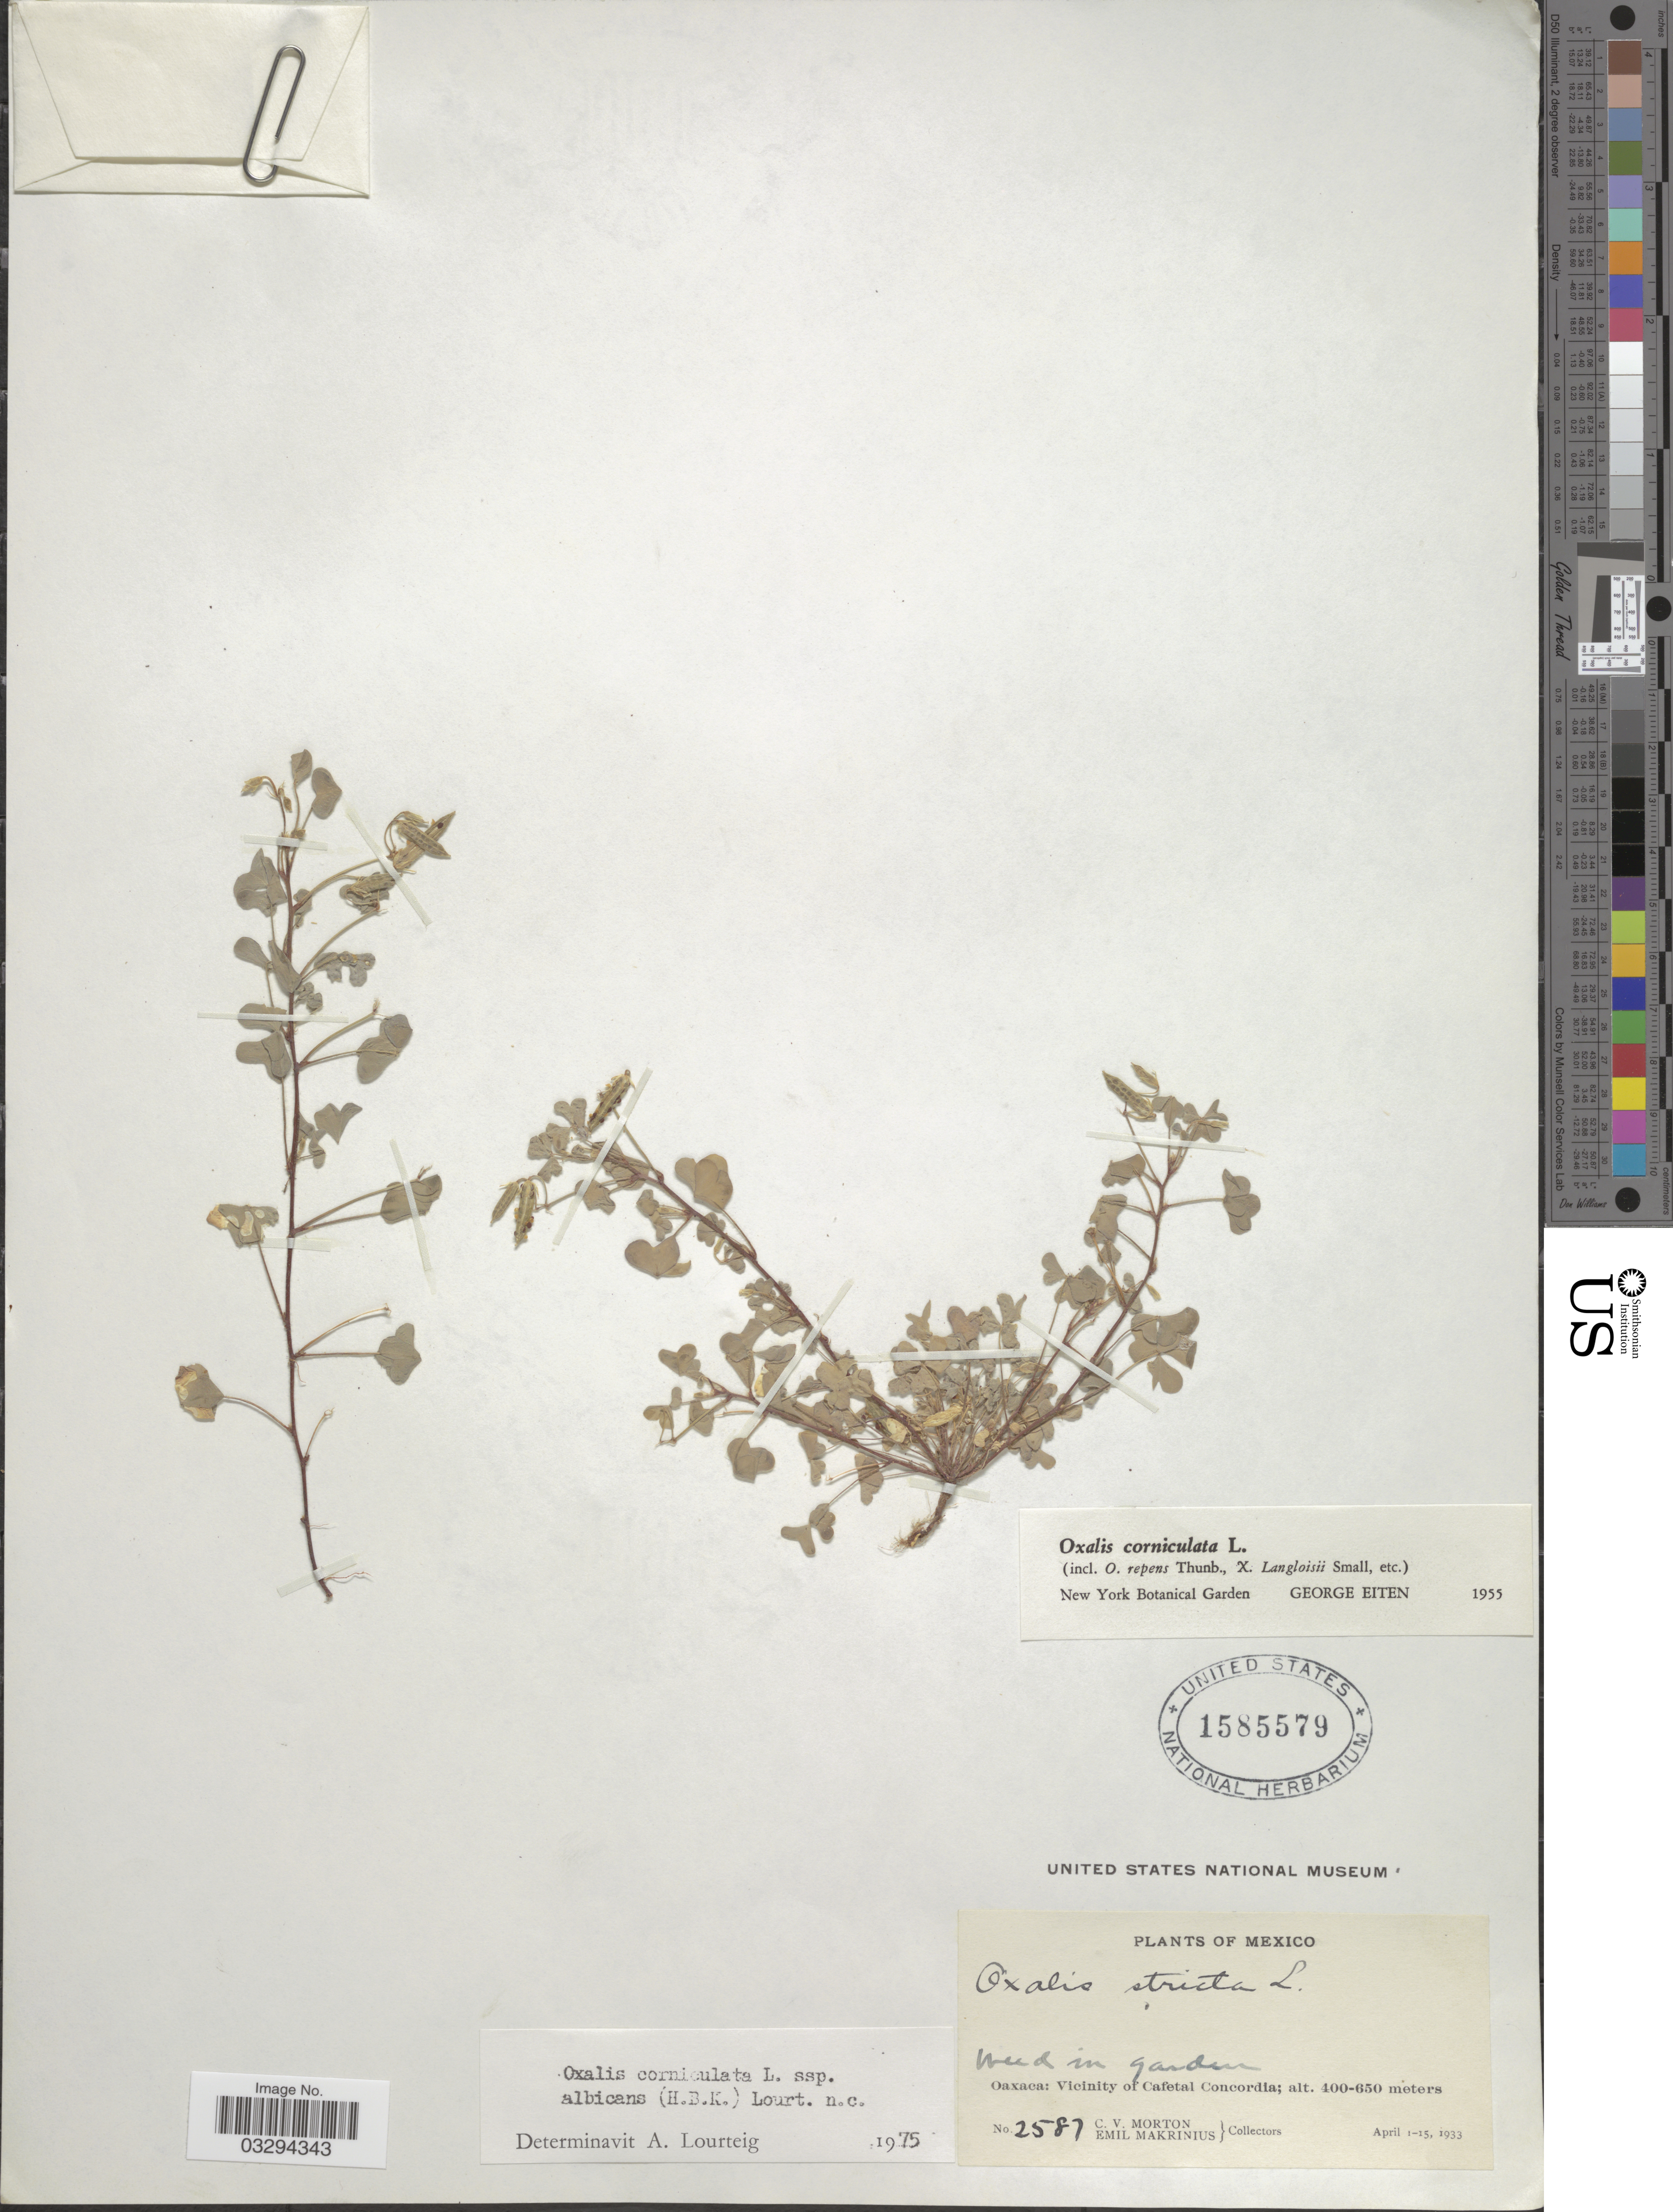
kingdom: Plantae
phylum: Tracheophyta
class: Magnoliopsida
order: Oxalidales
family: Oxalidaceae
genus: Oxalis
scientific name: Oxalis corniculata subsp. albicans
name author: (Kunth) Lourteig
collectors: C. V. Morton & E. Makrinius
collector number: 2587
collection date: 1933-04-01/1933-04-15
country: Mexico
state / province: Oaxaca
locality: Vicinity of Cafetal Concordia.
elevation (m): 400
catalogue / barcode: US 1585579